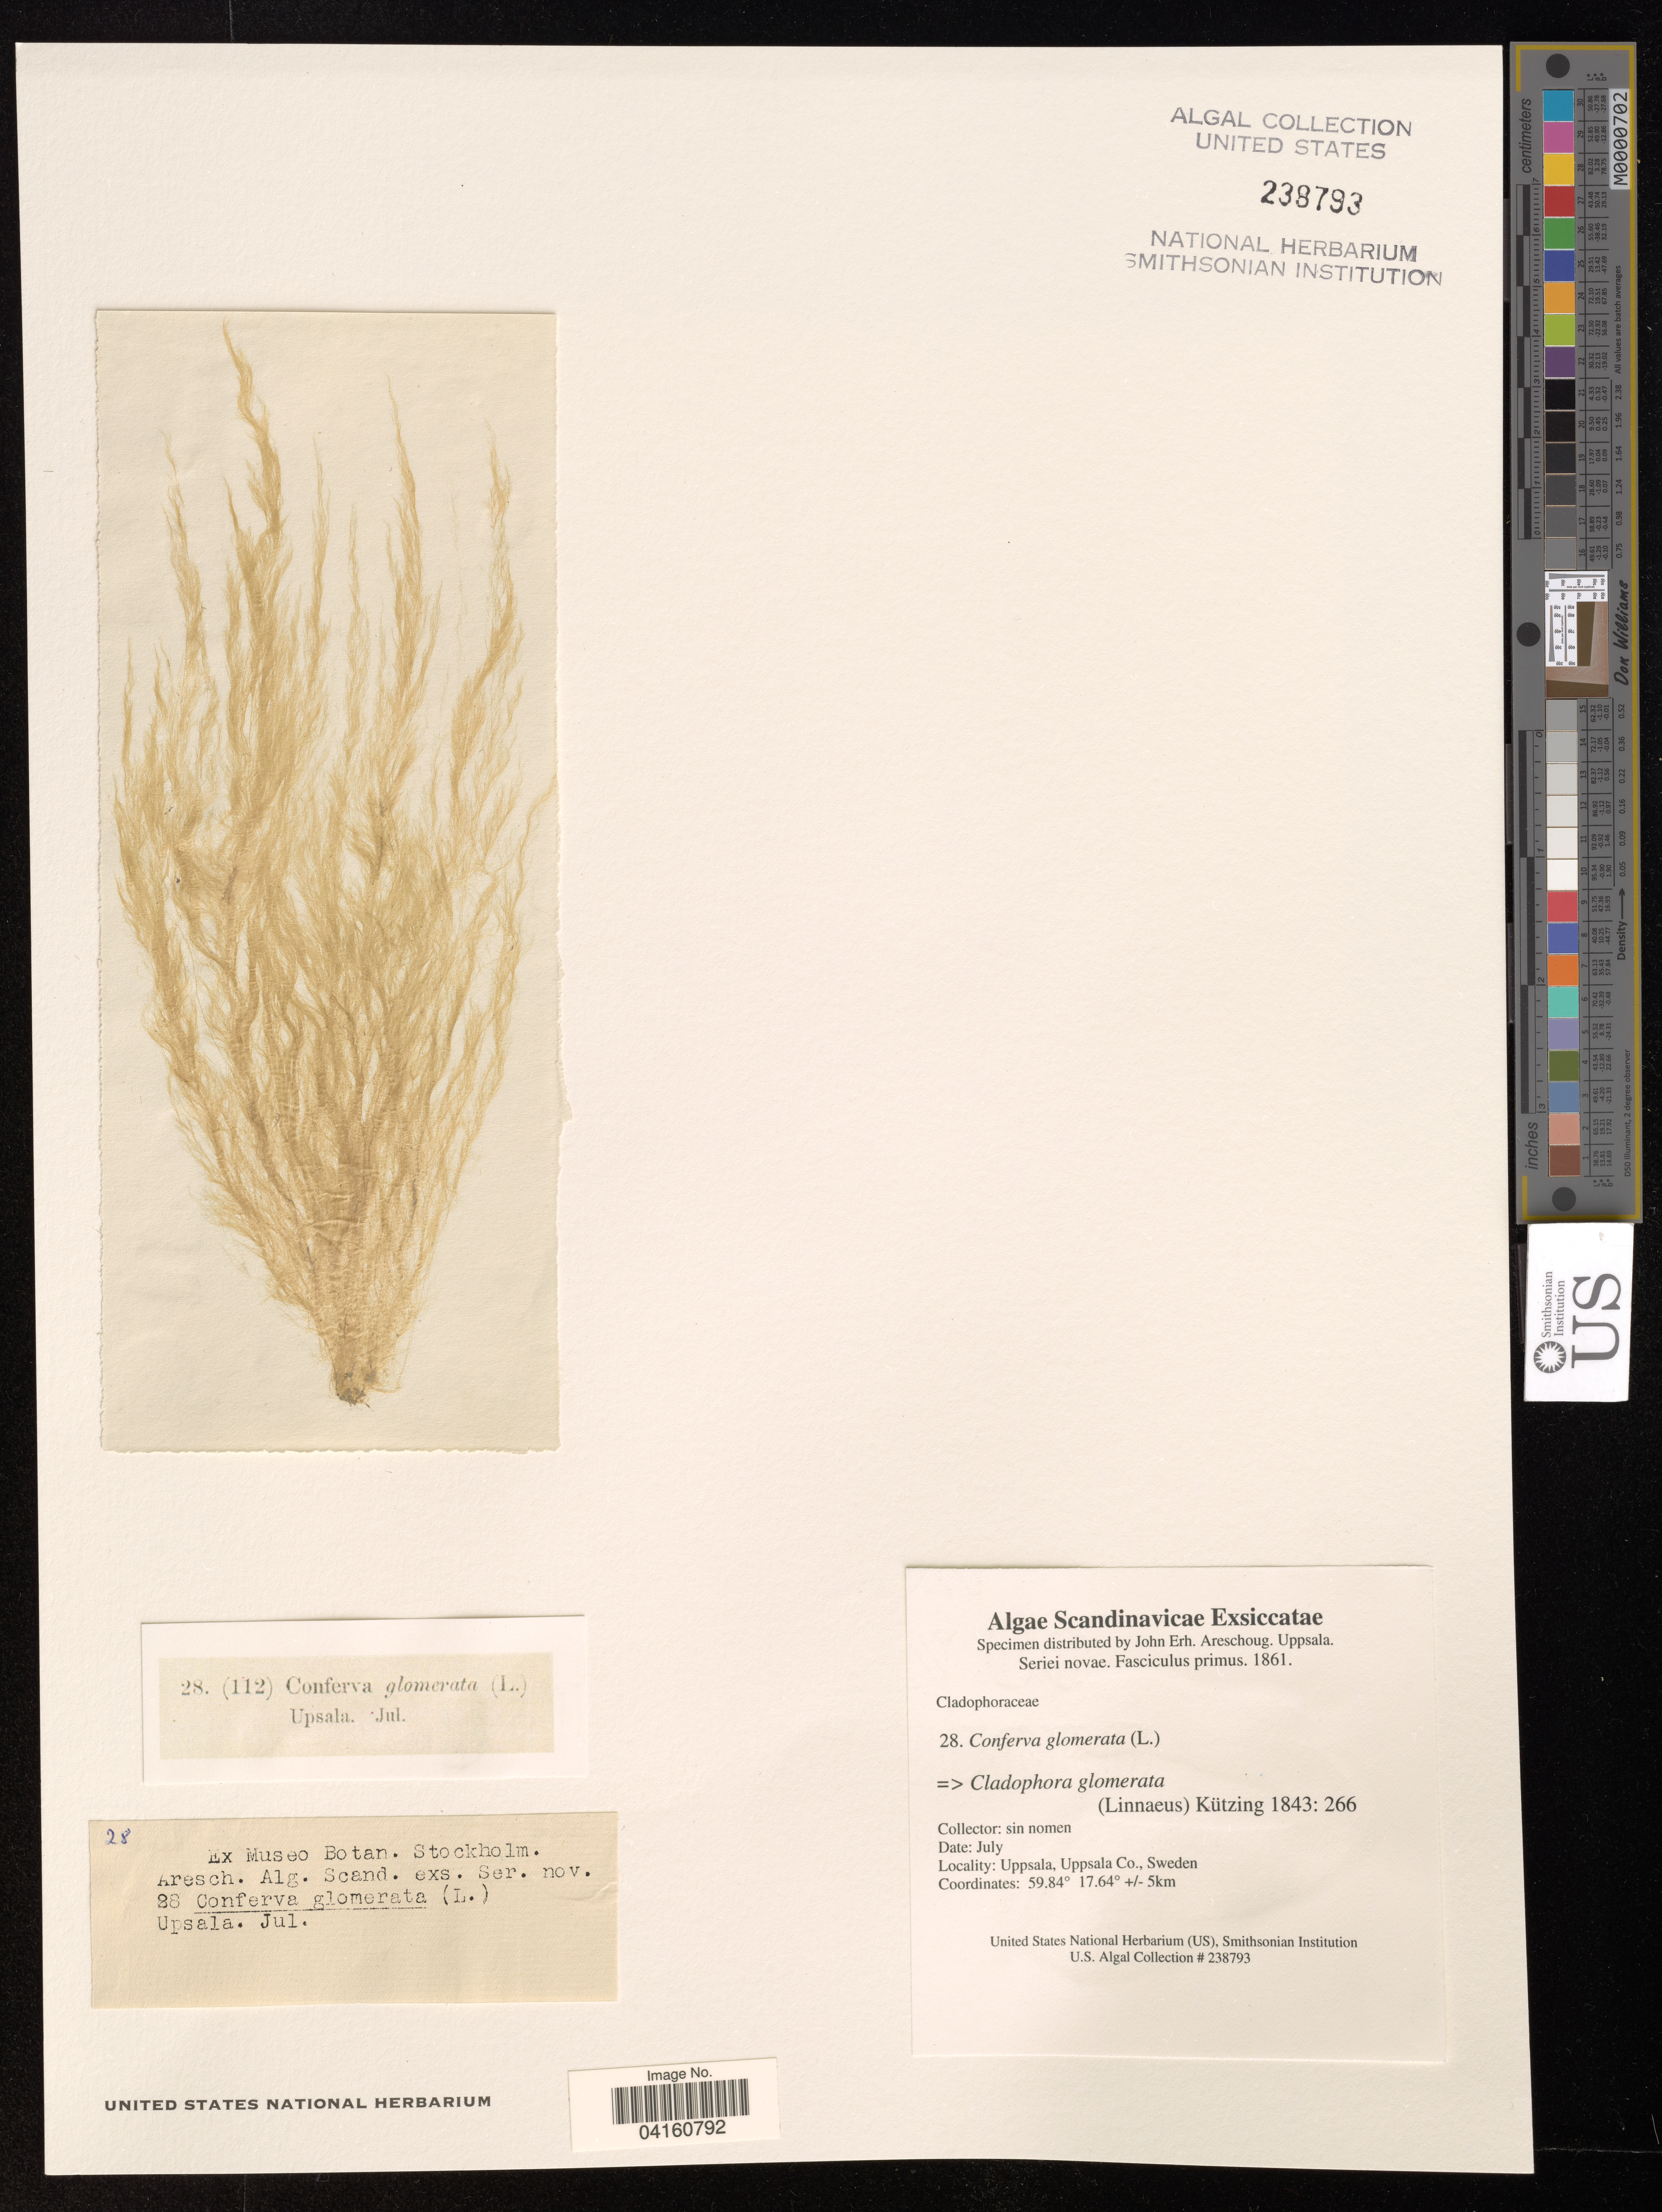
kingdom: Plantae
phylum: Chlorophyta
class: Ulvophyceae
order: Cladophorales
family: Cladophoraceae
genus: Cladophora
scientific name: Cladophora glomerata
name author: (L.) Kütz.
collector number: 28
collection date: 1861-07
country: Sweden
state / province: Uppsala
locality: Uppsala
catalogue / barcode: US 238793